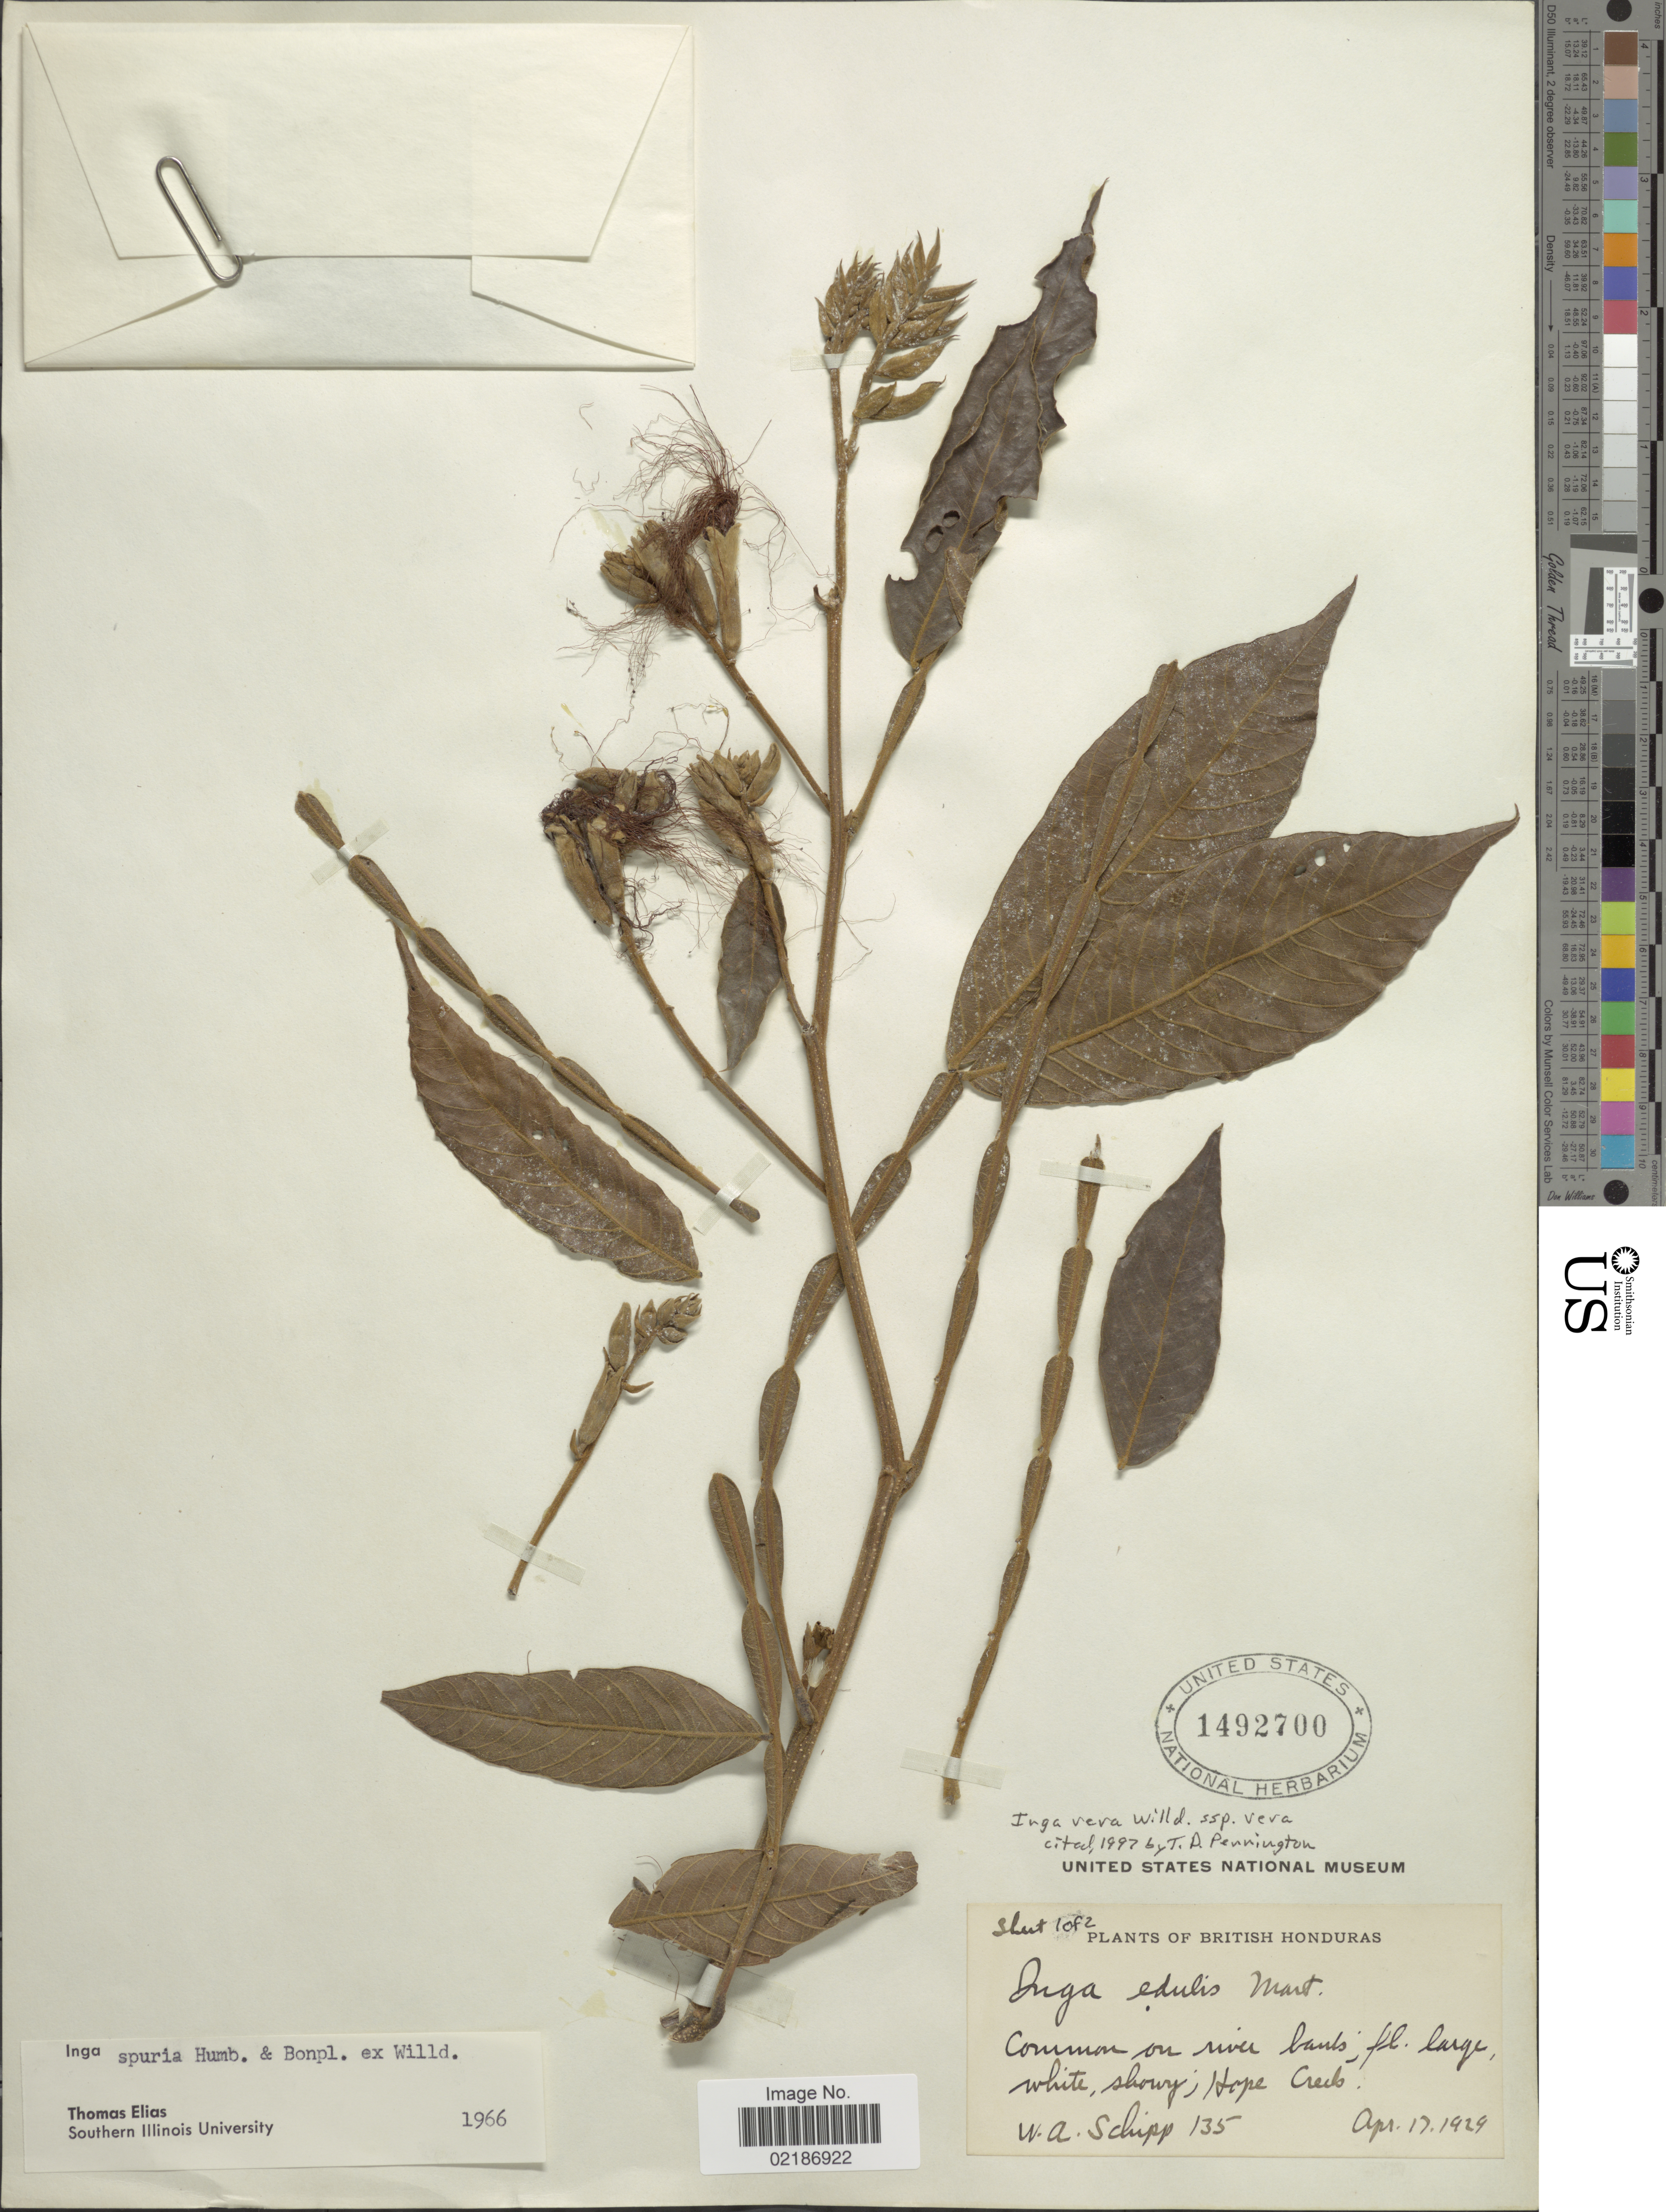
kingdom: Plantae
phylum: Tracheophyta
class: Magnoliopsida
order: Fabales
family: Fabaceae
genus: Inga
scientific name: Inga vera subsp. vera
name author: Willd.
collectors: W. Schipp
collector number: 135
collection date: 1929-04-17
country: Belize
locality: British Honduras, Hope Creek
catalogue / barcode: US 1492700